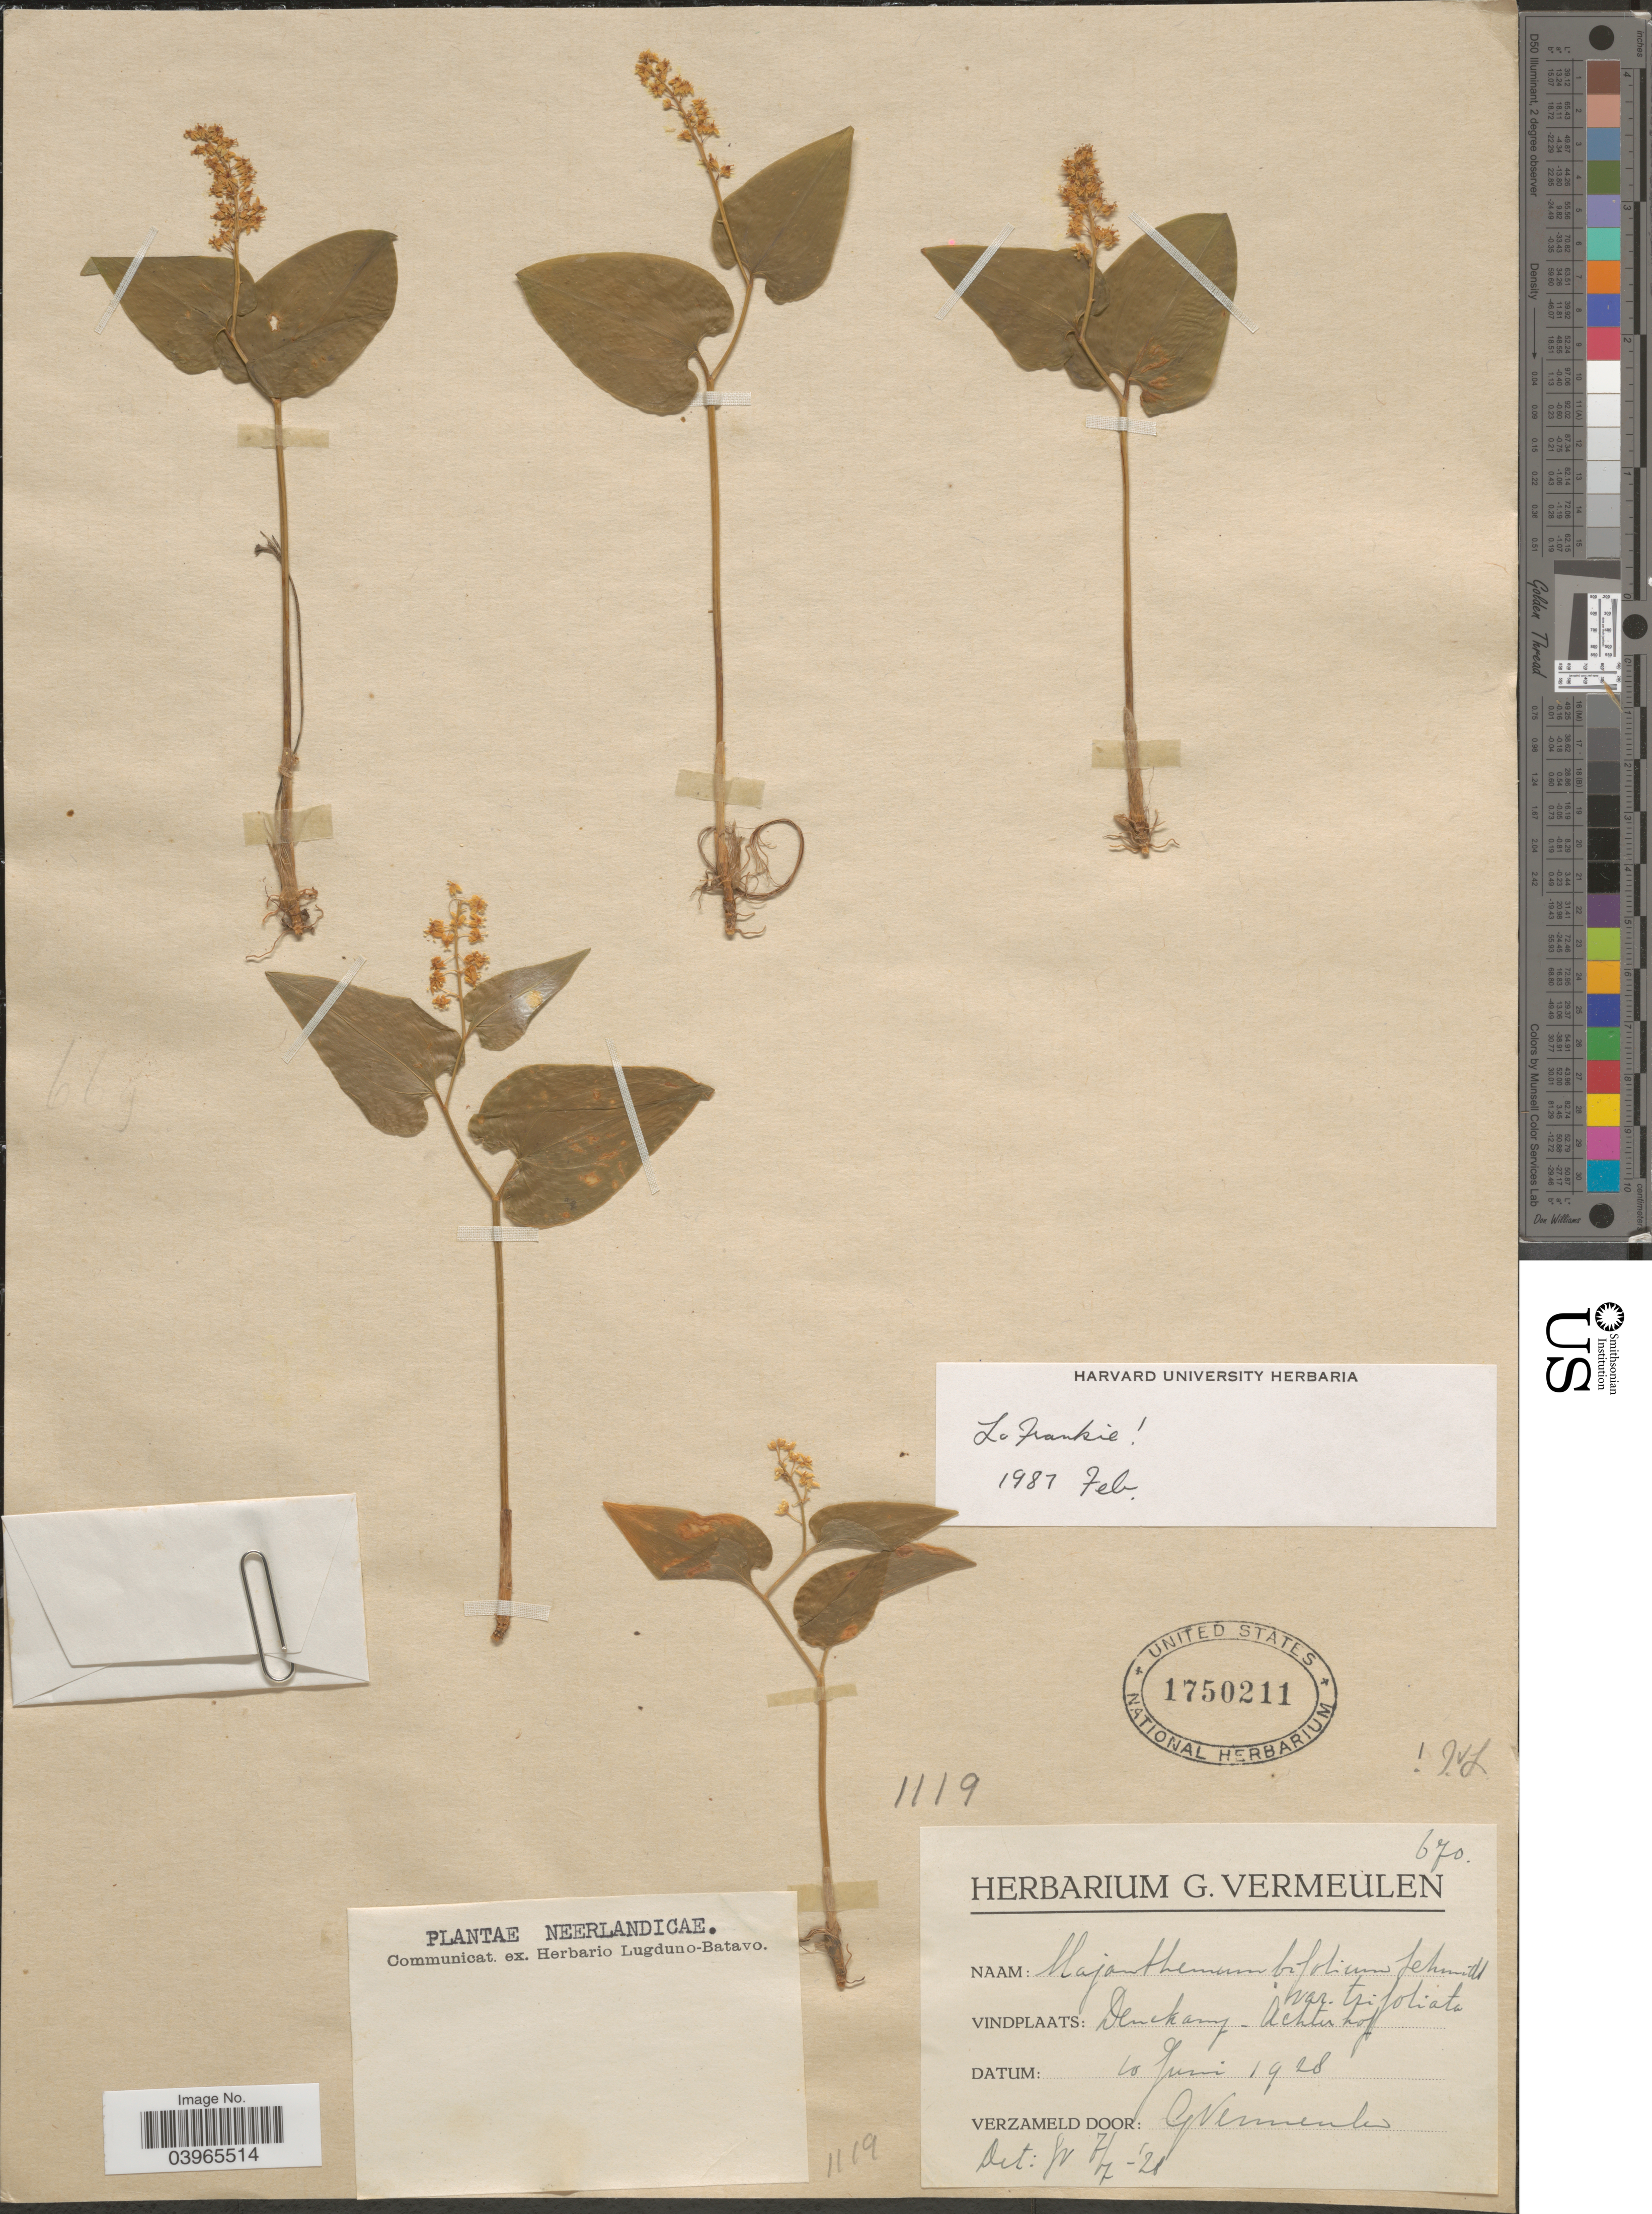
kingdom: Plantae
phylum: Tracheophyta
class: Liliopsida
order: Asparagales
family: Asparagaceae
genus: Maianthemum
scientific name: Maianthemum bifolium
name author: (L.) F.W. Schmidt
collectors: G. Vermeulen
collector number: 670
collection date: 1928-06-10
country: Netherlands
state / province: Overijssel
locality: Neerlandicae. Denekamp - Achterhof.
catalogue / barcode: US 1750211